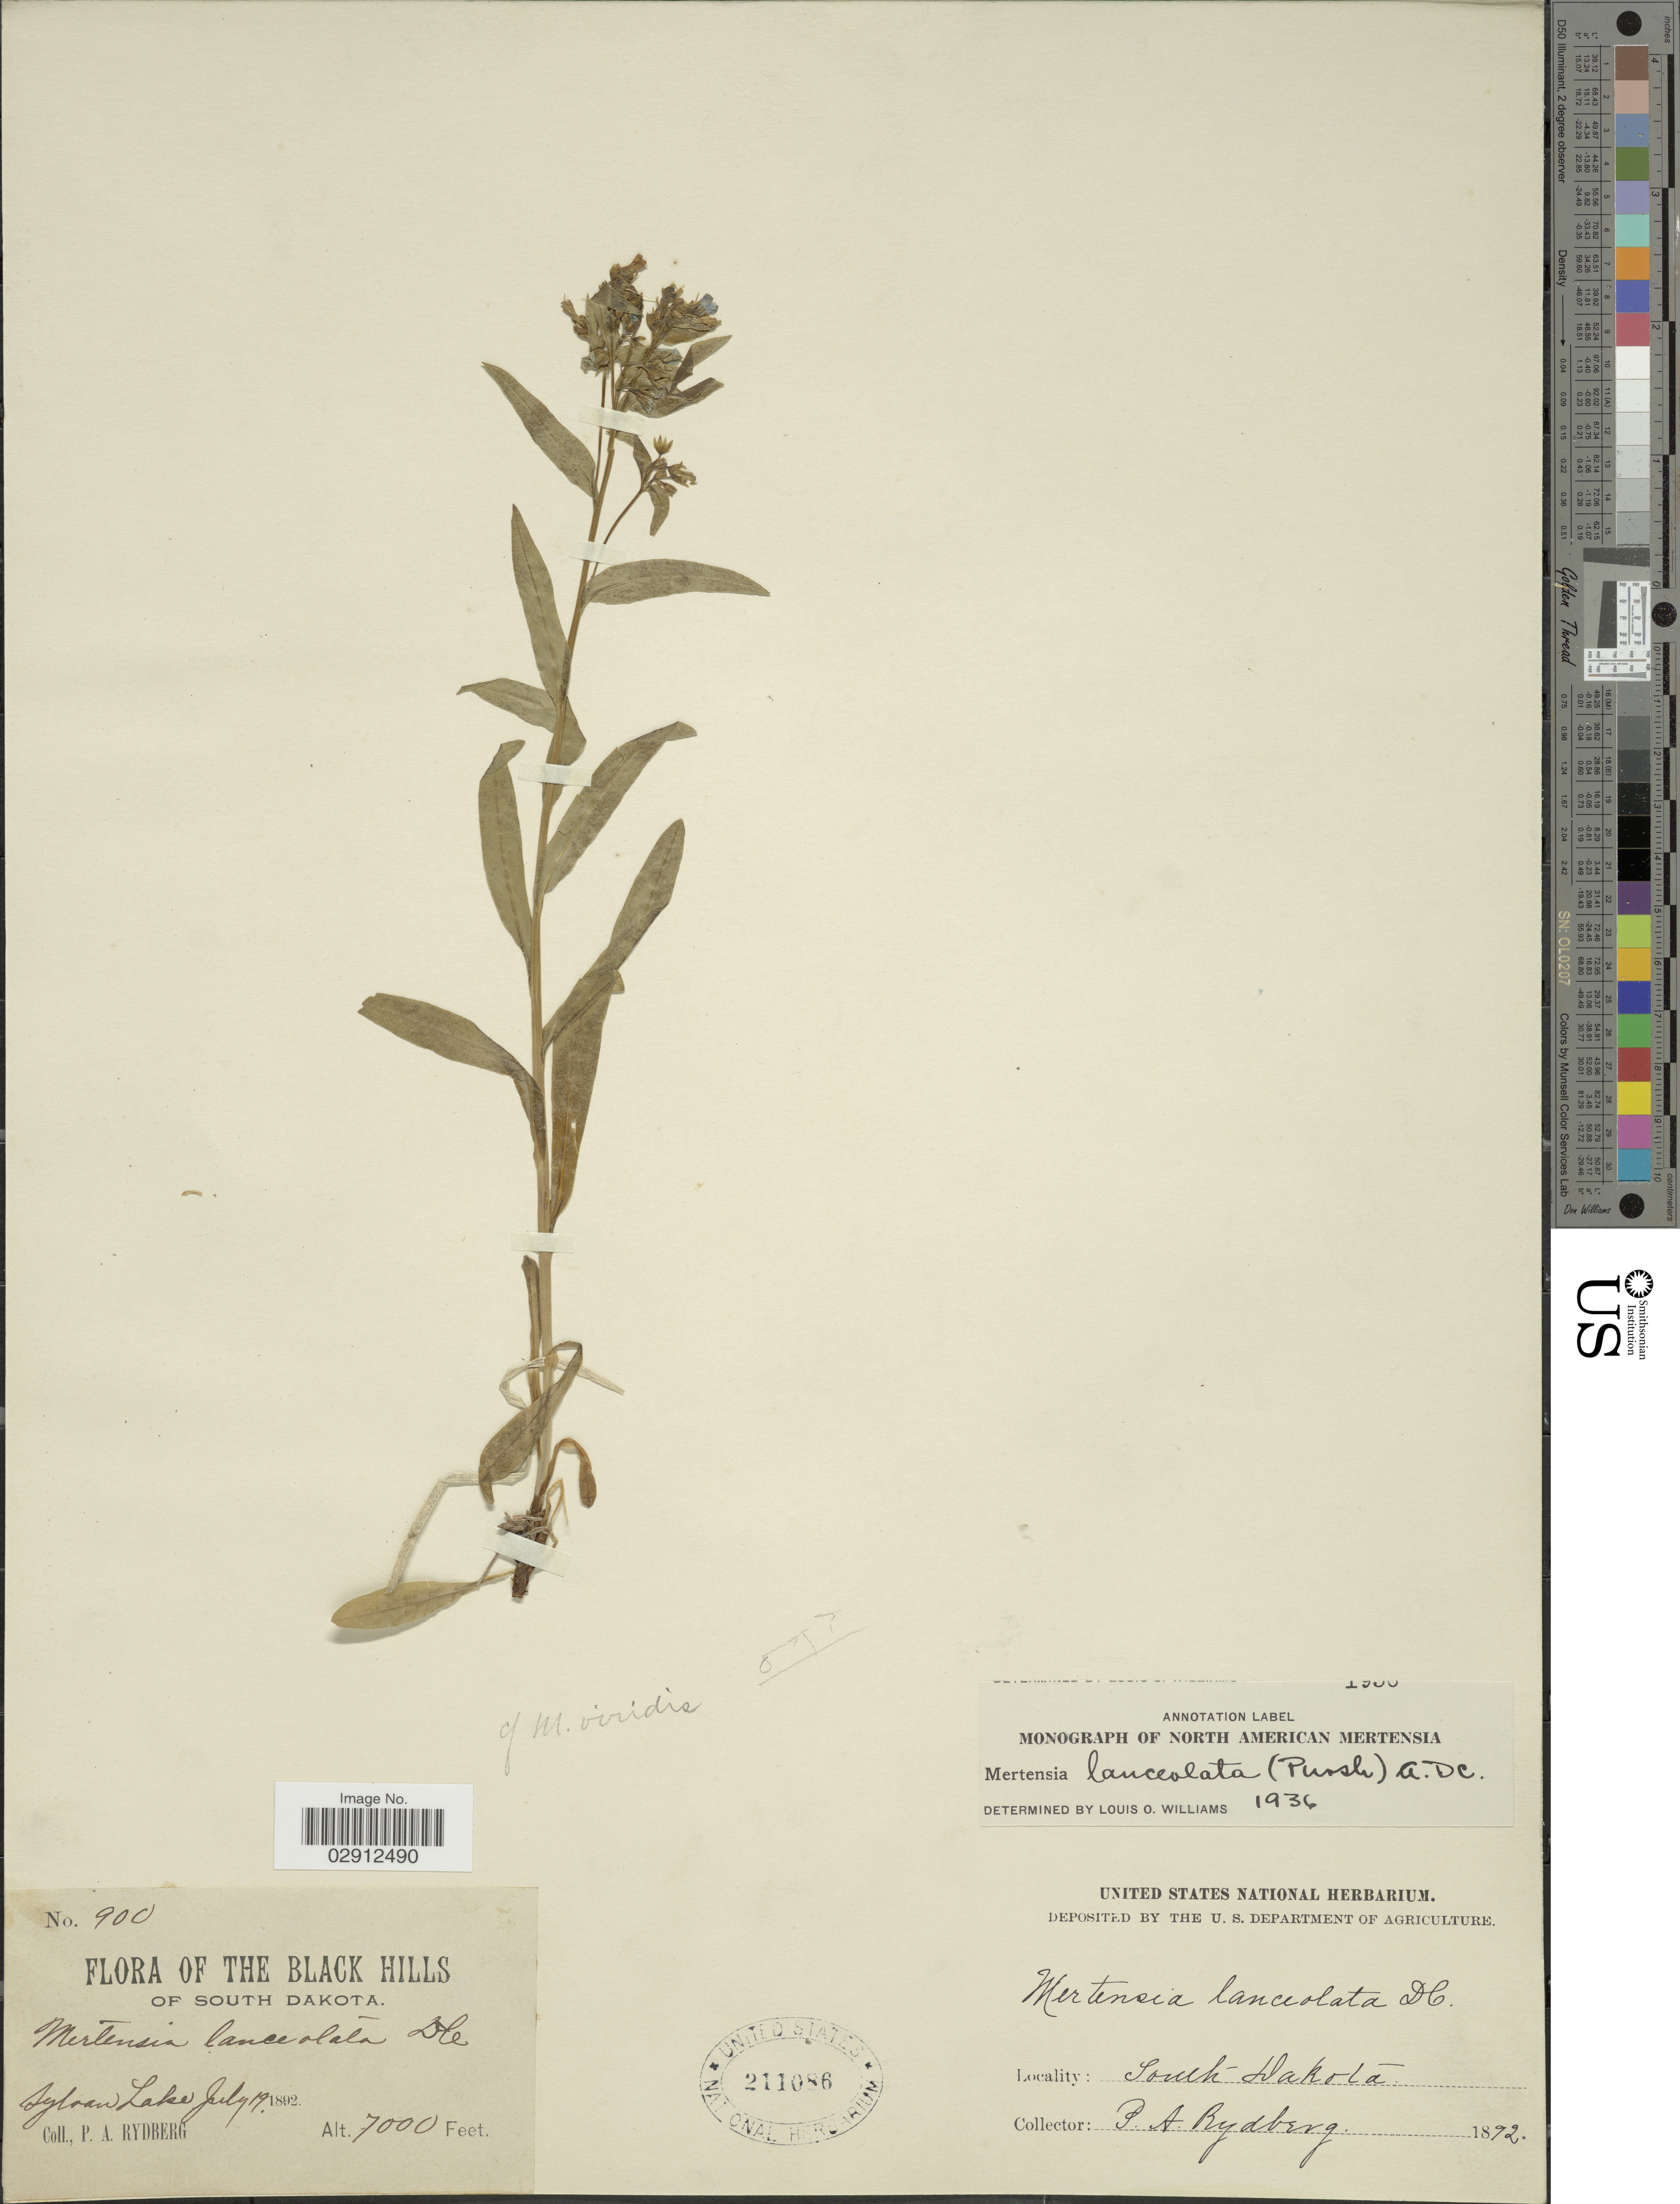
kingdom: Plantae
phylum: Tracheophyta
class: Magnoliopsida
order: Boraginales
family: Boraginaceae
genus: Mertensia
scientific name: Mertensia lanceolata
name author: (Pursh) DC. ex A. DC.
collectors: P. A. Rydberg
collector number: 900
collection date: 1892-07-19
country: United States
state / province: South Dakota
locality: The Black Hills of South Dakota, Syloan Lake.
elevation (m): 2134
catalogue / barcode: US 211086